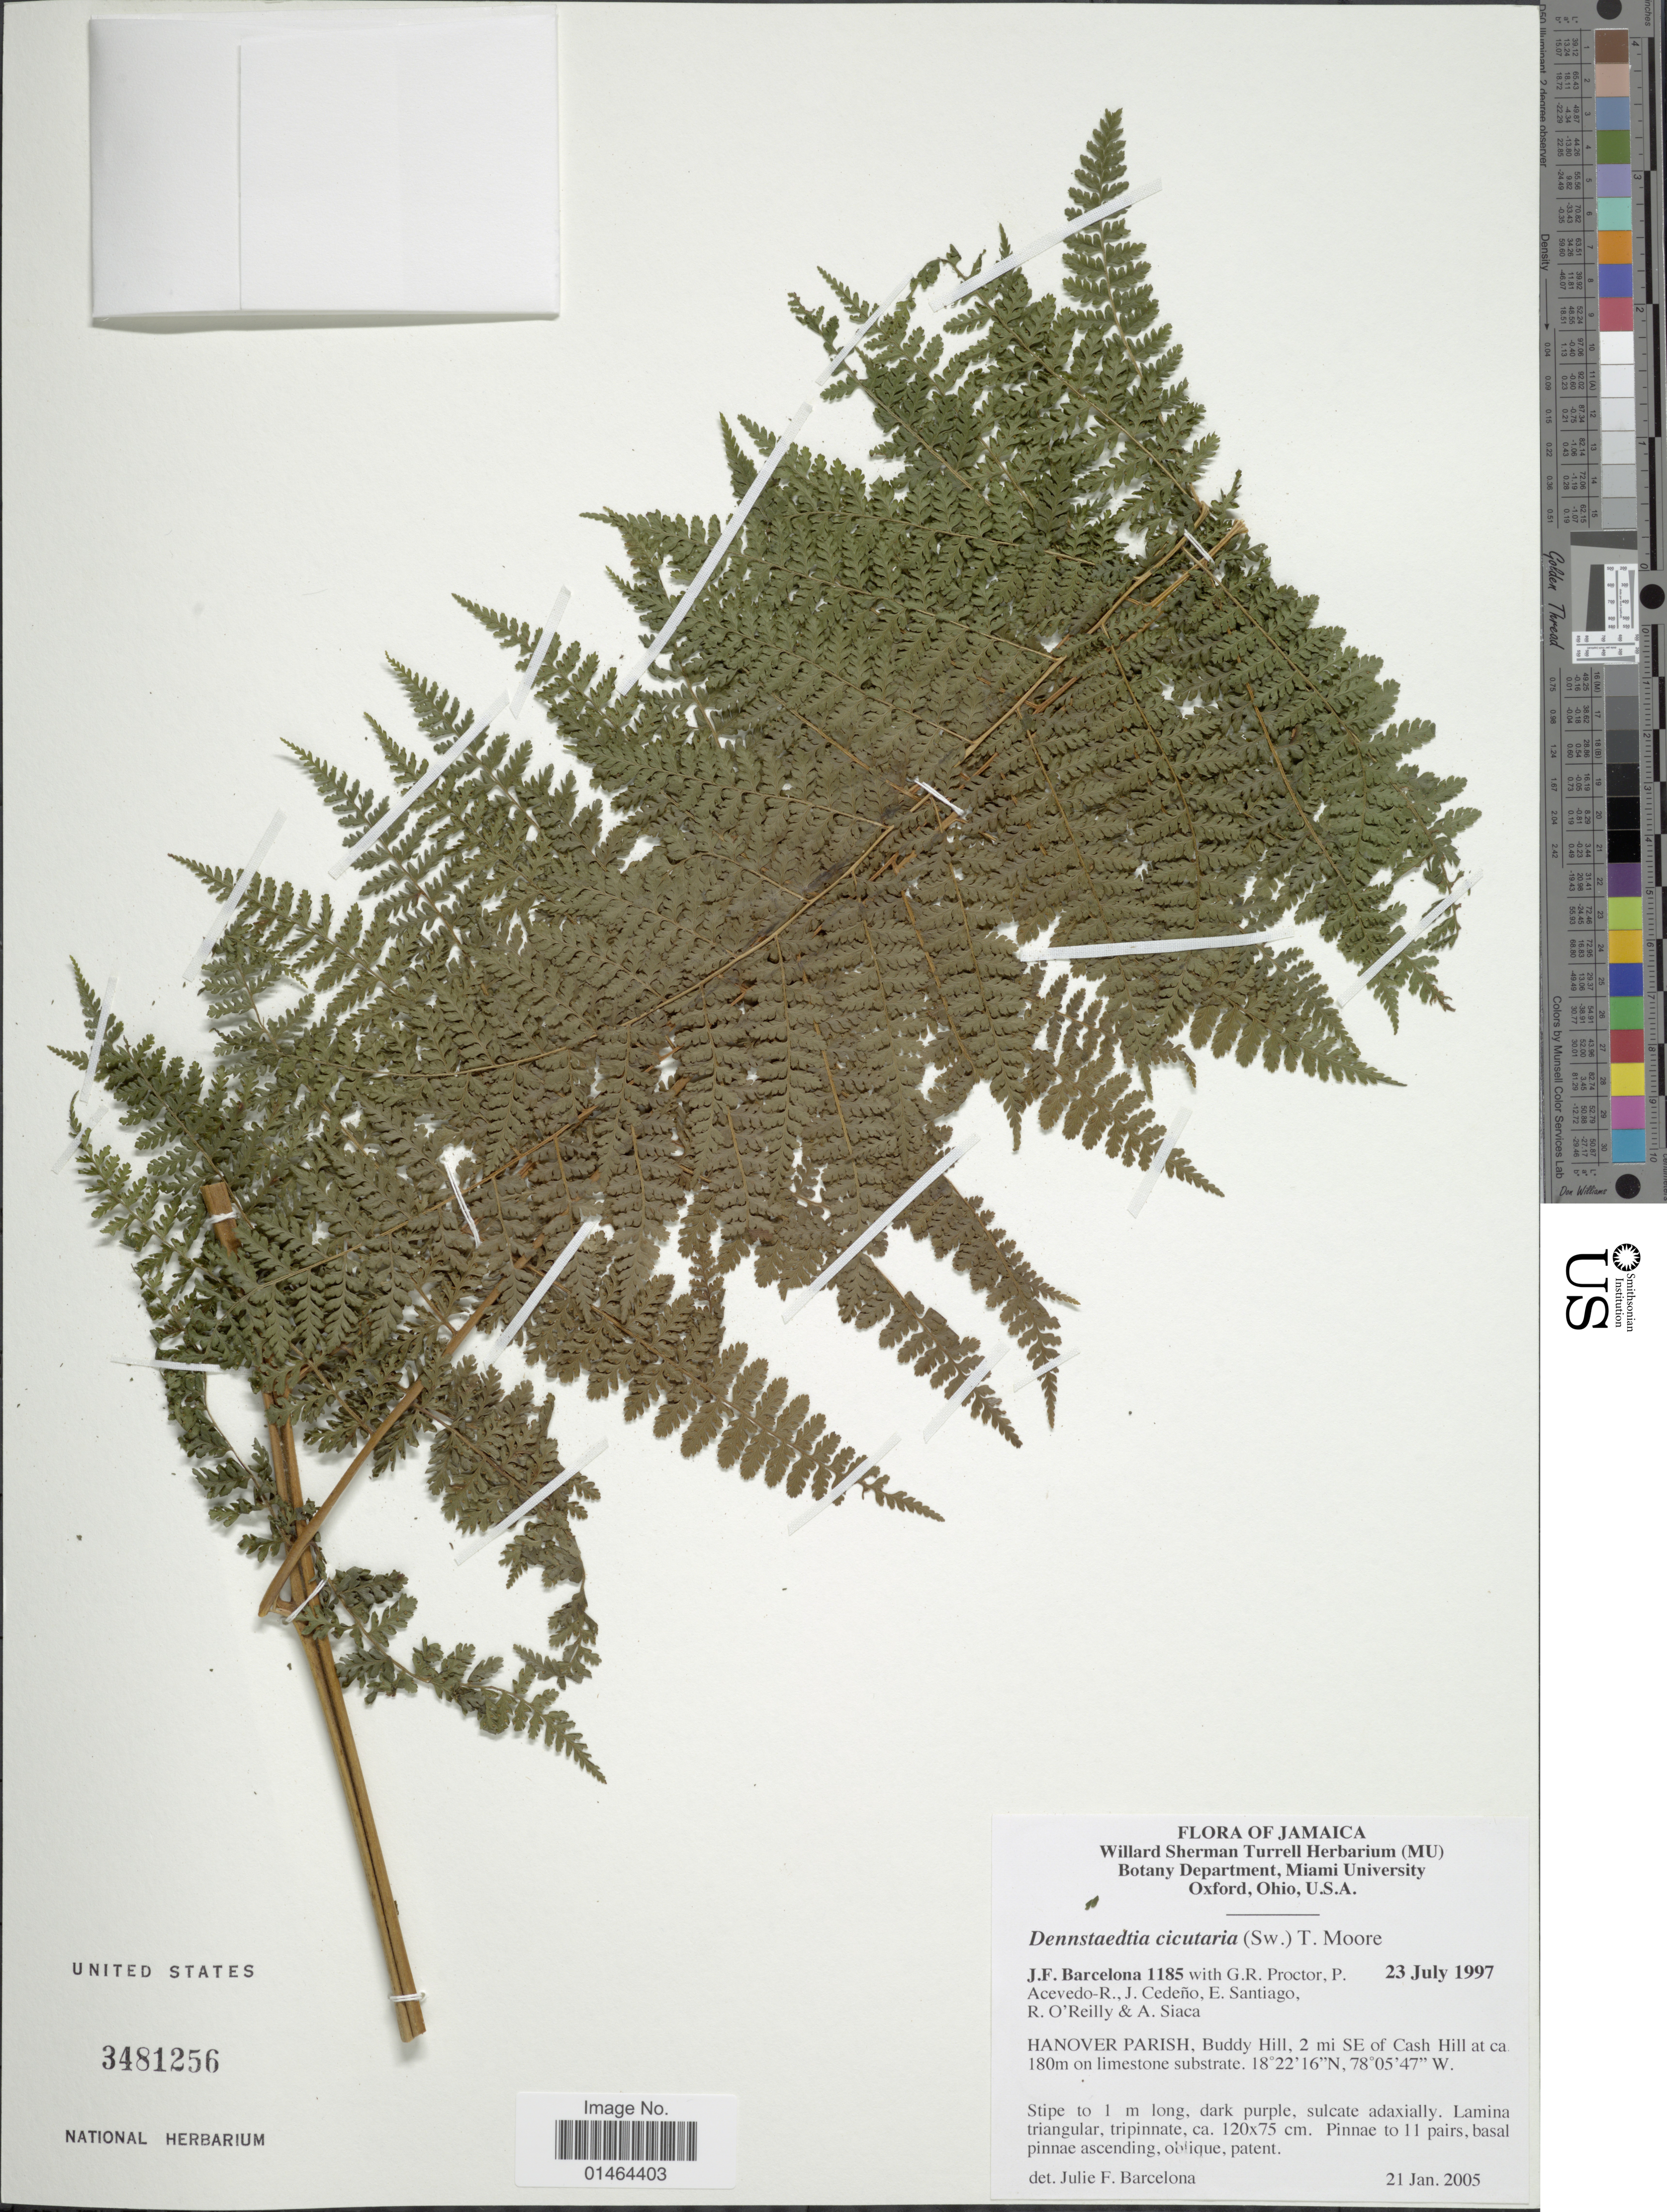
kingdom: Plantae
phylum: Tracheophyta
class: Polypodiopsida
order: Polypodiales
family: Dennstaedtiaceae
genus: Dennstaedtia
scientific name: Dennstaedtia cicutaria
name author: (Sw.) T. Moore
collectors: J. F. Barcelona, G. Proctor, P. Acevedo-Rodr., J. Cedeño & et al.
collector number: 1185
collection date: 1997-07-23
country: Jamaica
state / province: Hanover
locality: Buddy Hill, 2 mi SE of Cash Hill at ca 180m on limestone substrate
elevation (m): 180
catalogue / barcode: US 3481256